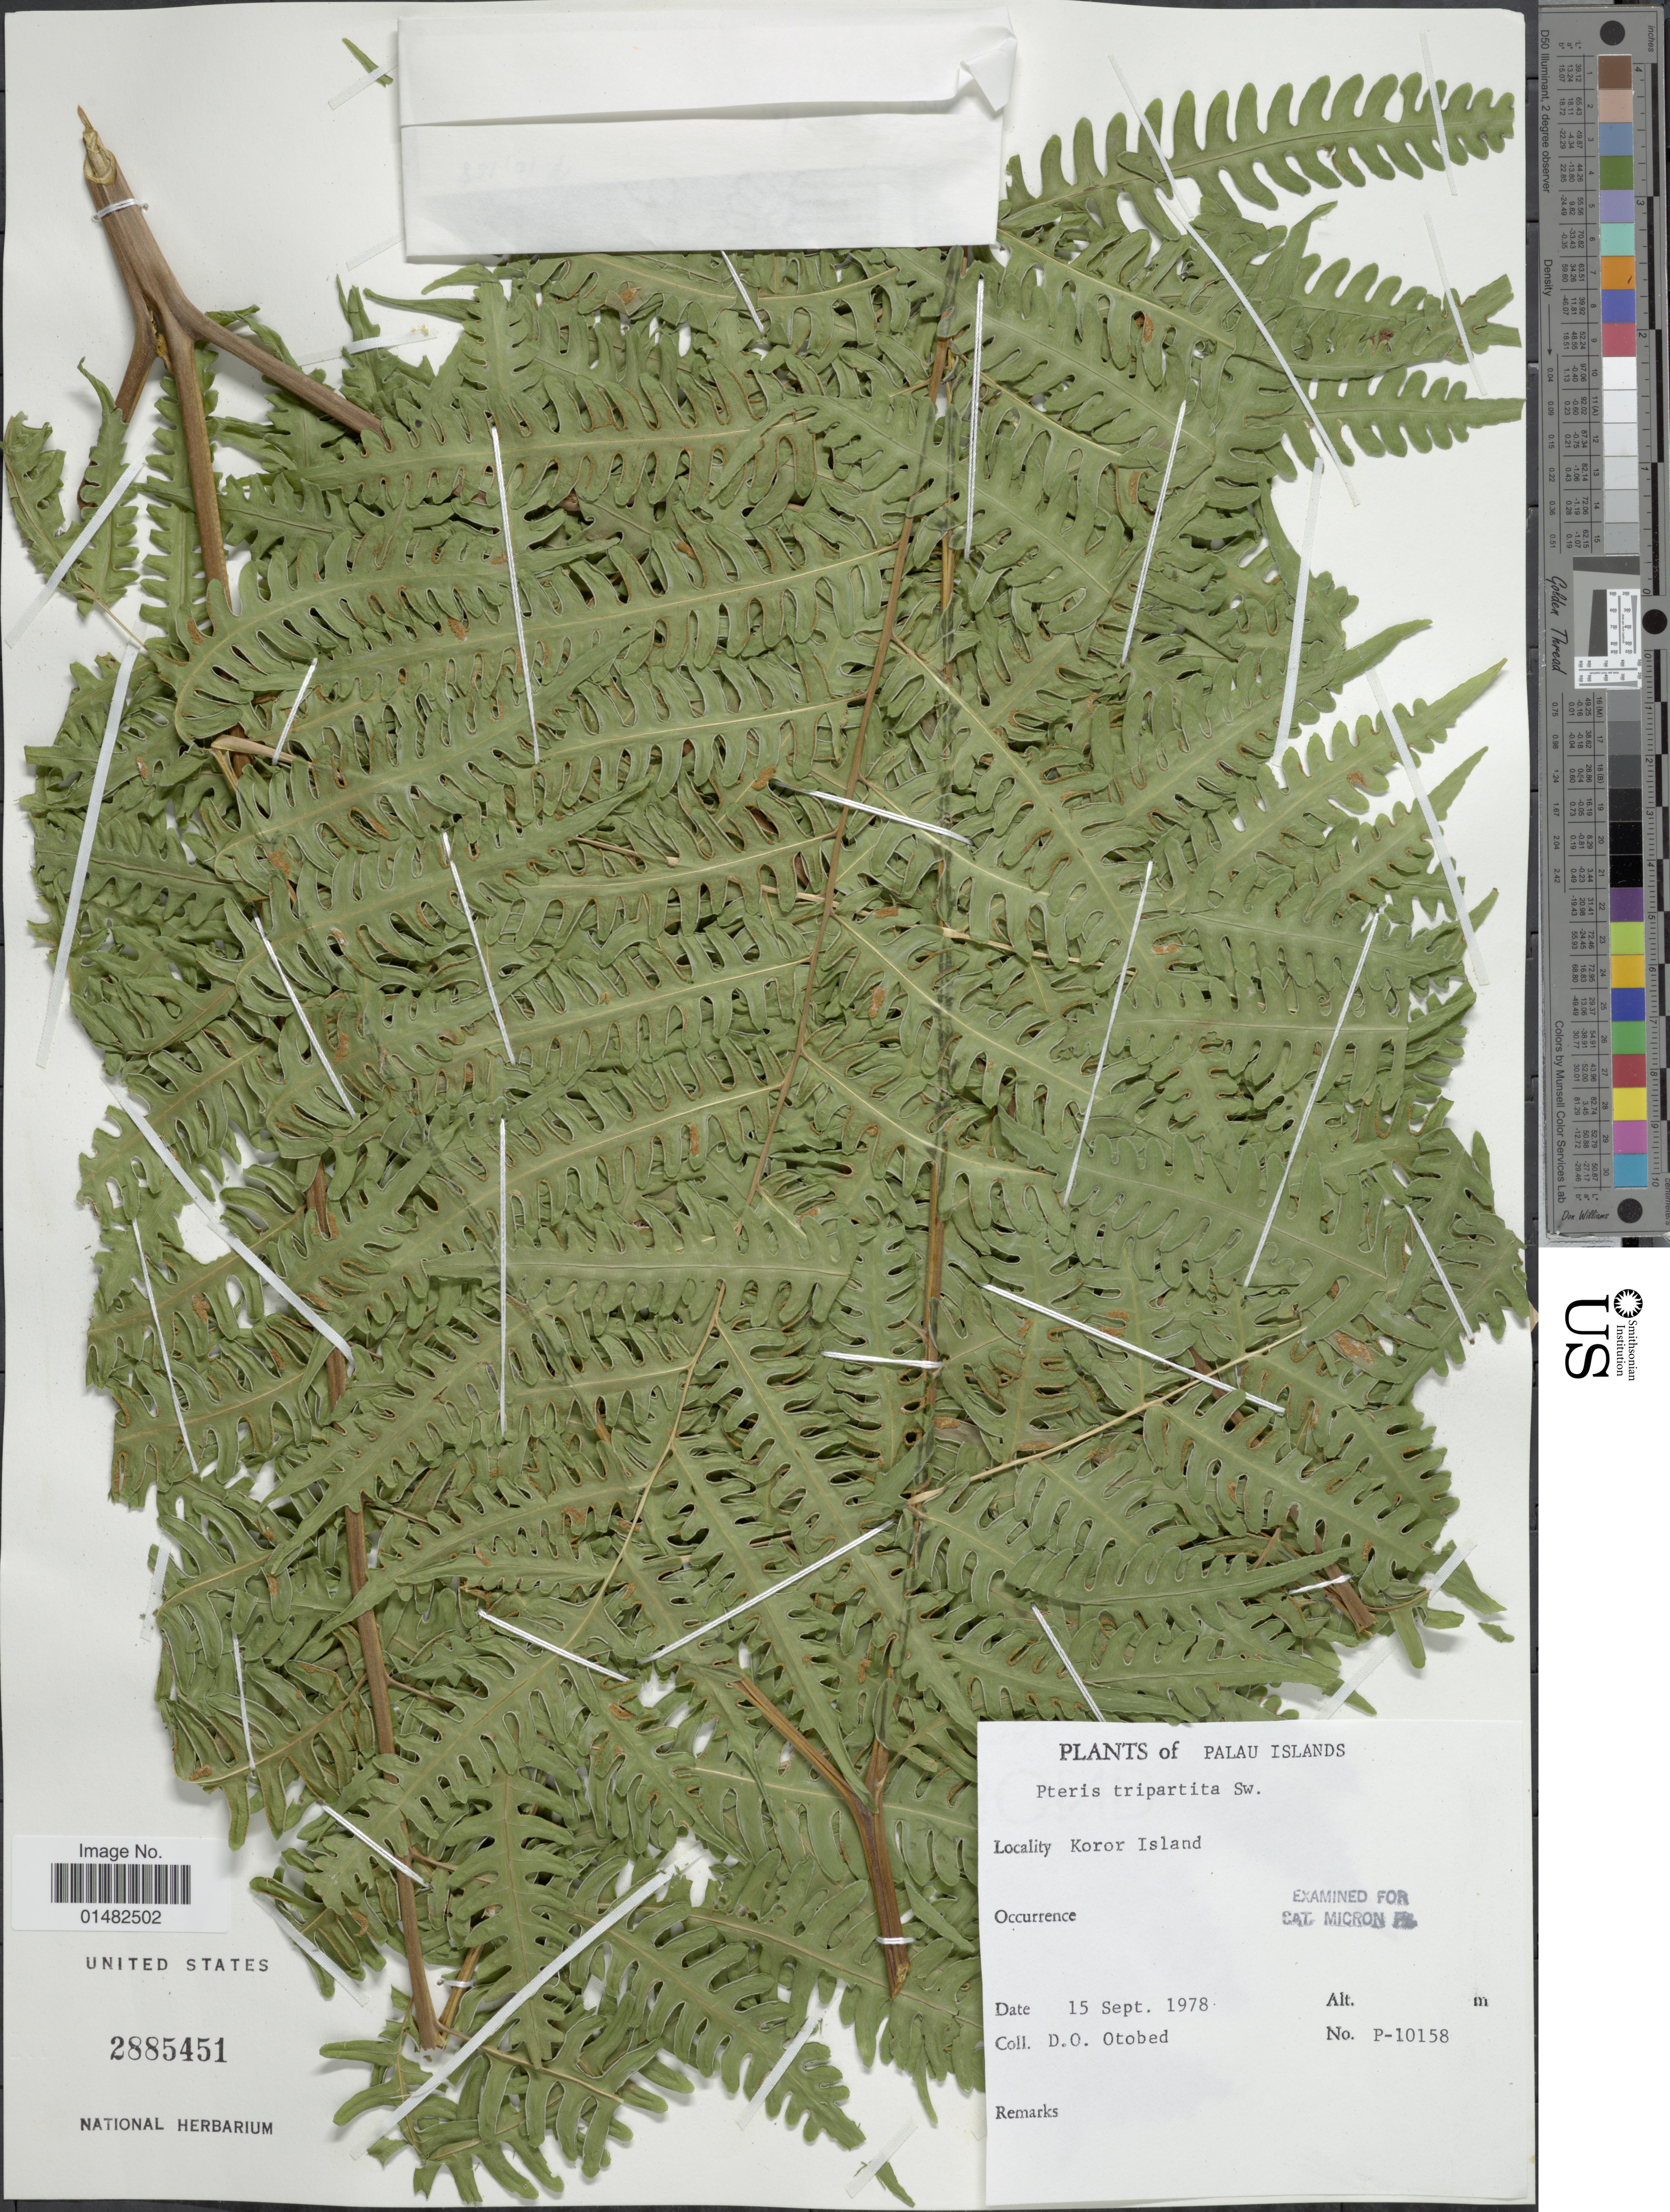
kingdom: Plantae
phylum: Tracheophyta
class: Polypodiopsida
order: Polypodiales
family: Pteridaceae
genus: Pteris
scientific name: Pteris tripartita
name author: Sw.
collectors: D. O. Otobed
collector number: P-10158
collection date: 1978-09-15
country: Palau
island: Oreor [Koror]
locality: Palau Island, Koror Island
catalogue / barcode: US 2885451